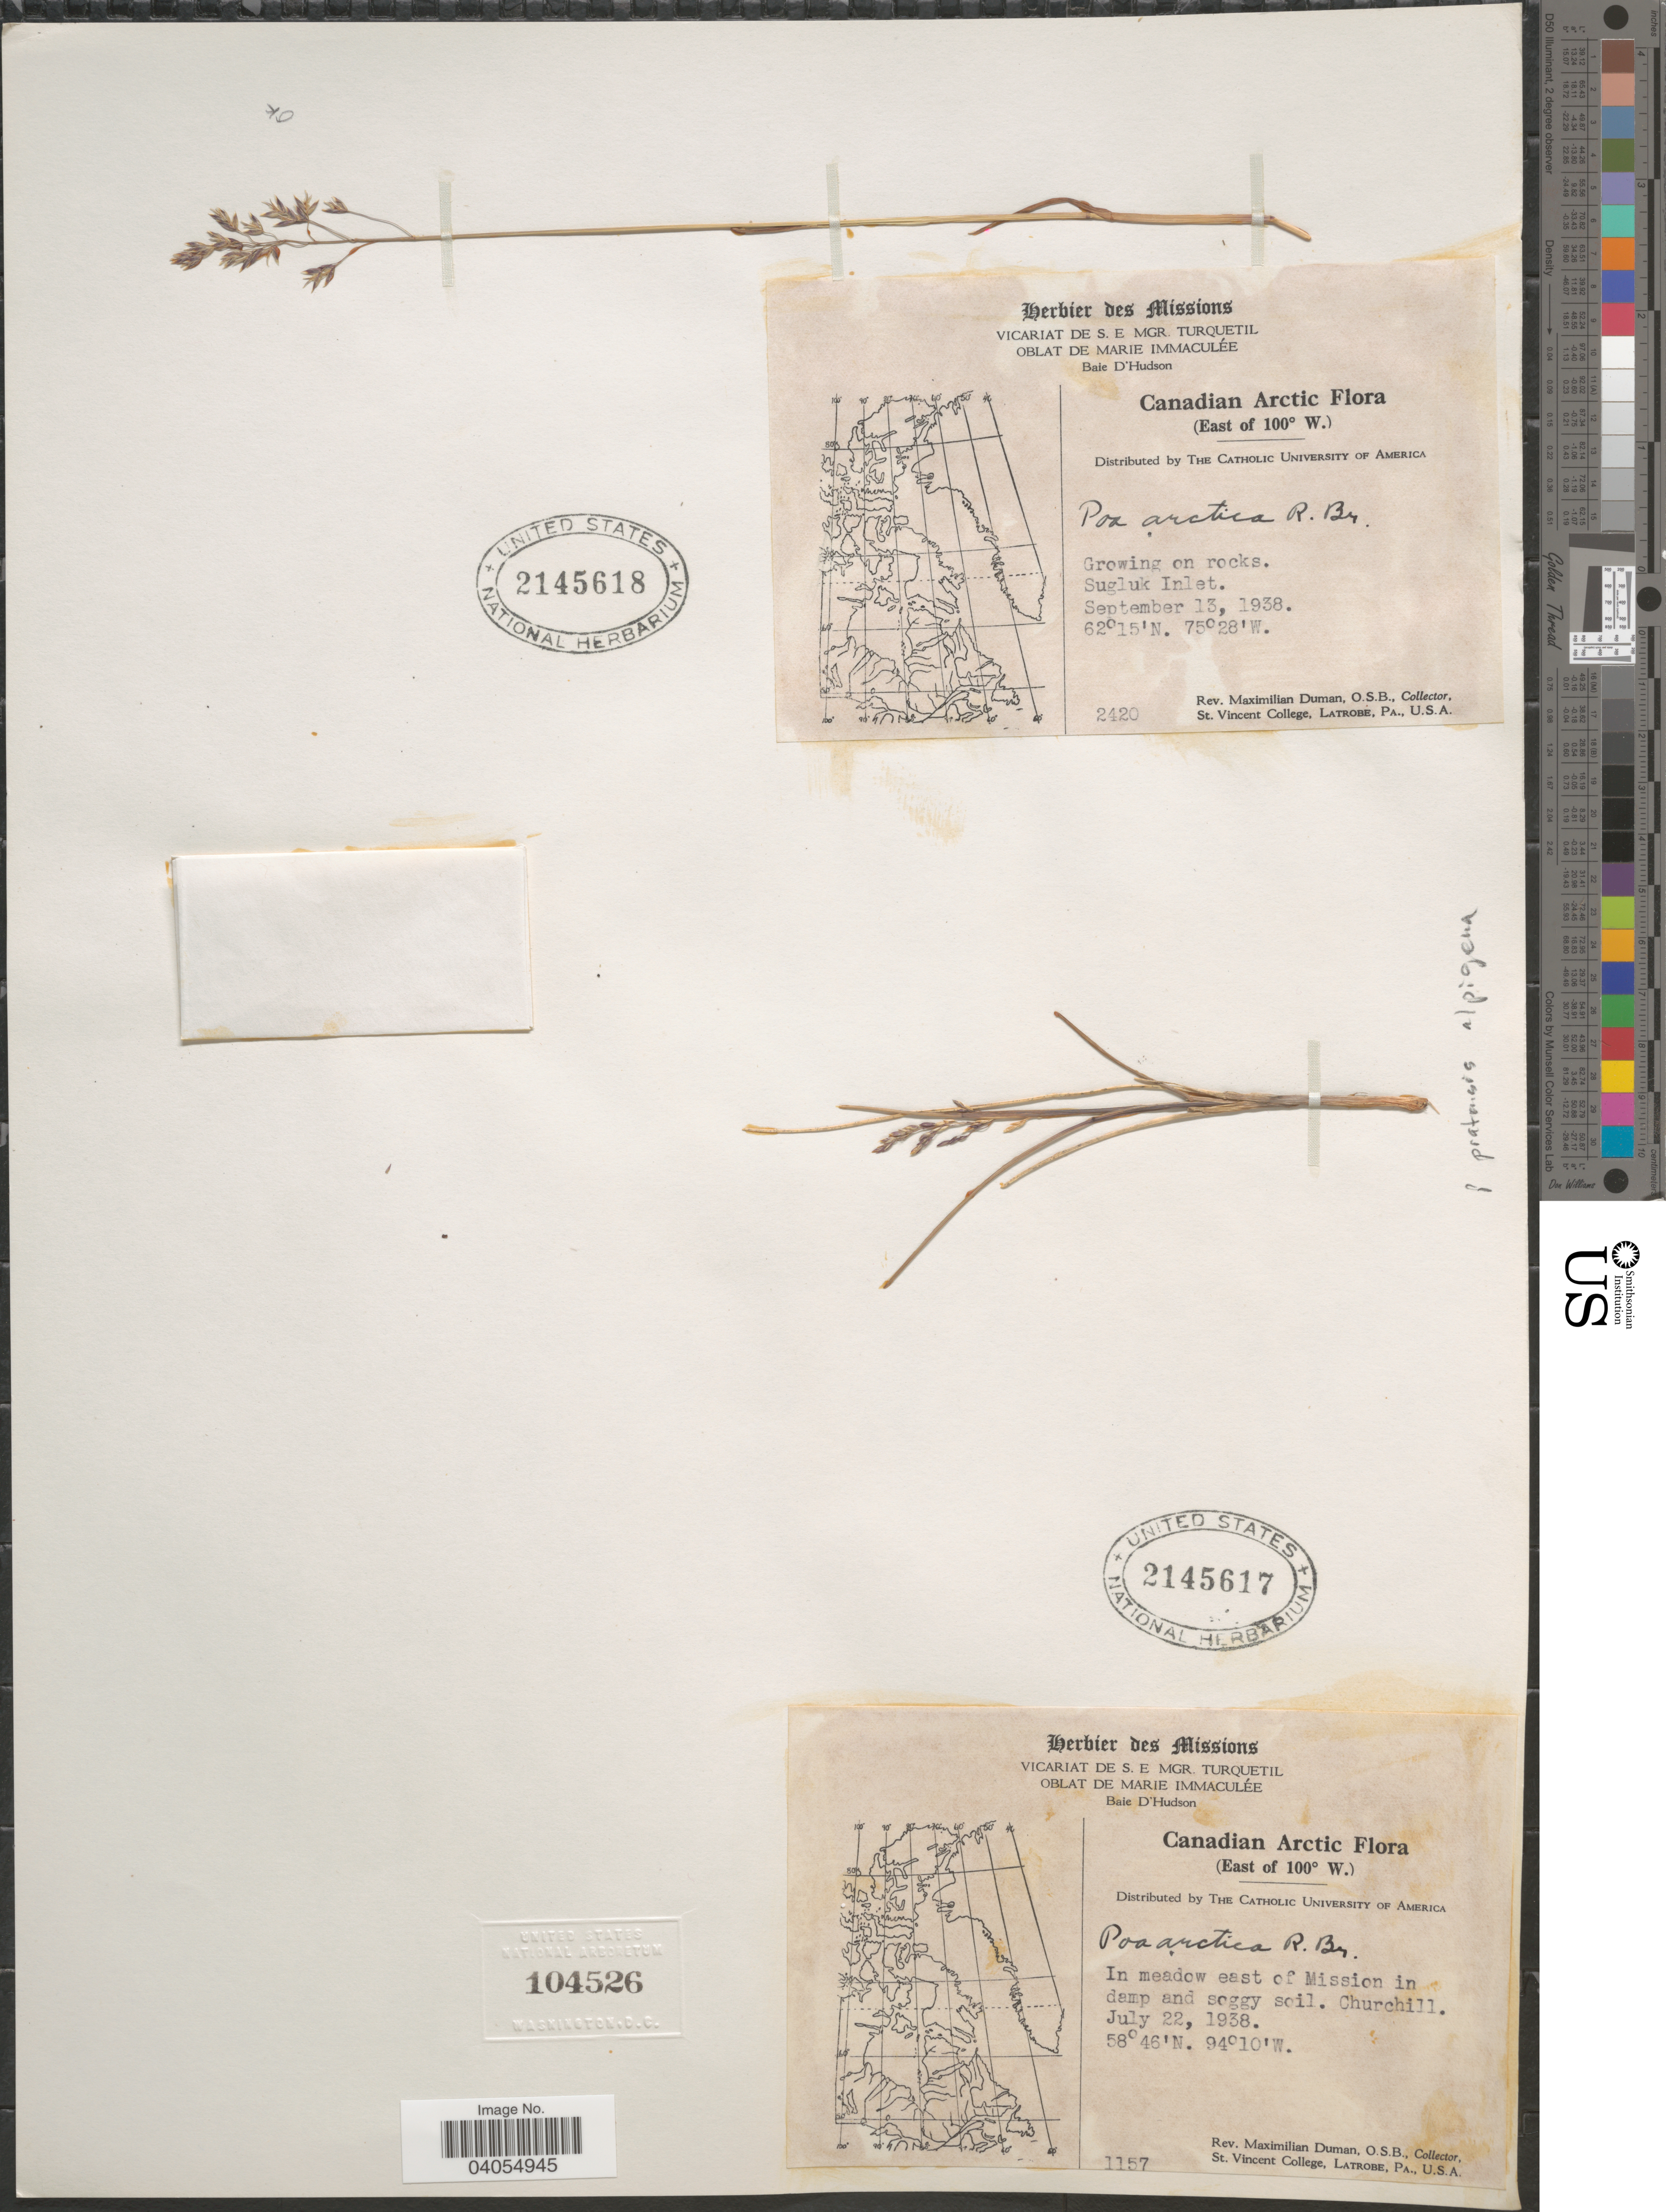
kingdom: Plantae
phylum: Tracheophyta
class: Liliopsida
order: Poales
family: Poaceae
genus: Poa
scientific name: Poa arctica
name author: R. Br.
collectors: M. Duman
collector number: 1157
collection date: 1938-07-22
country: Canada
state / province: Manitoba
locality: Canadian Arctic (East of 100° W.) In meadow east of Mission in damp and soggy soil. Churchill.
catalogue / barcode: US 2145617